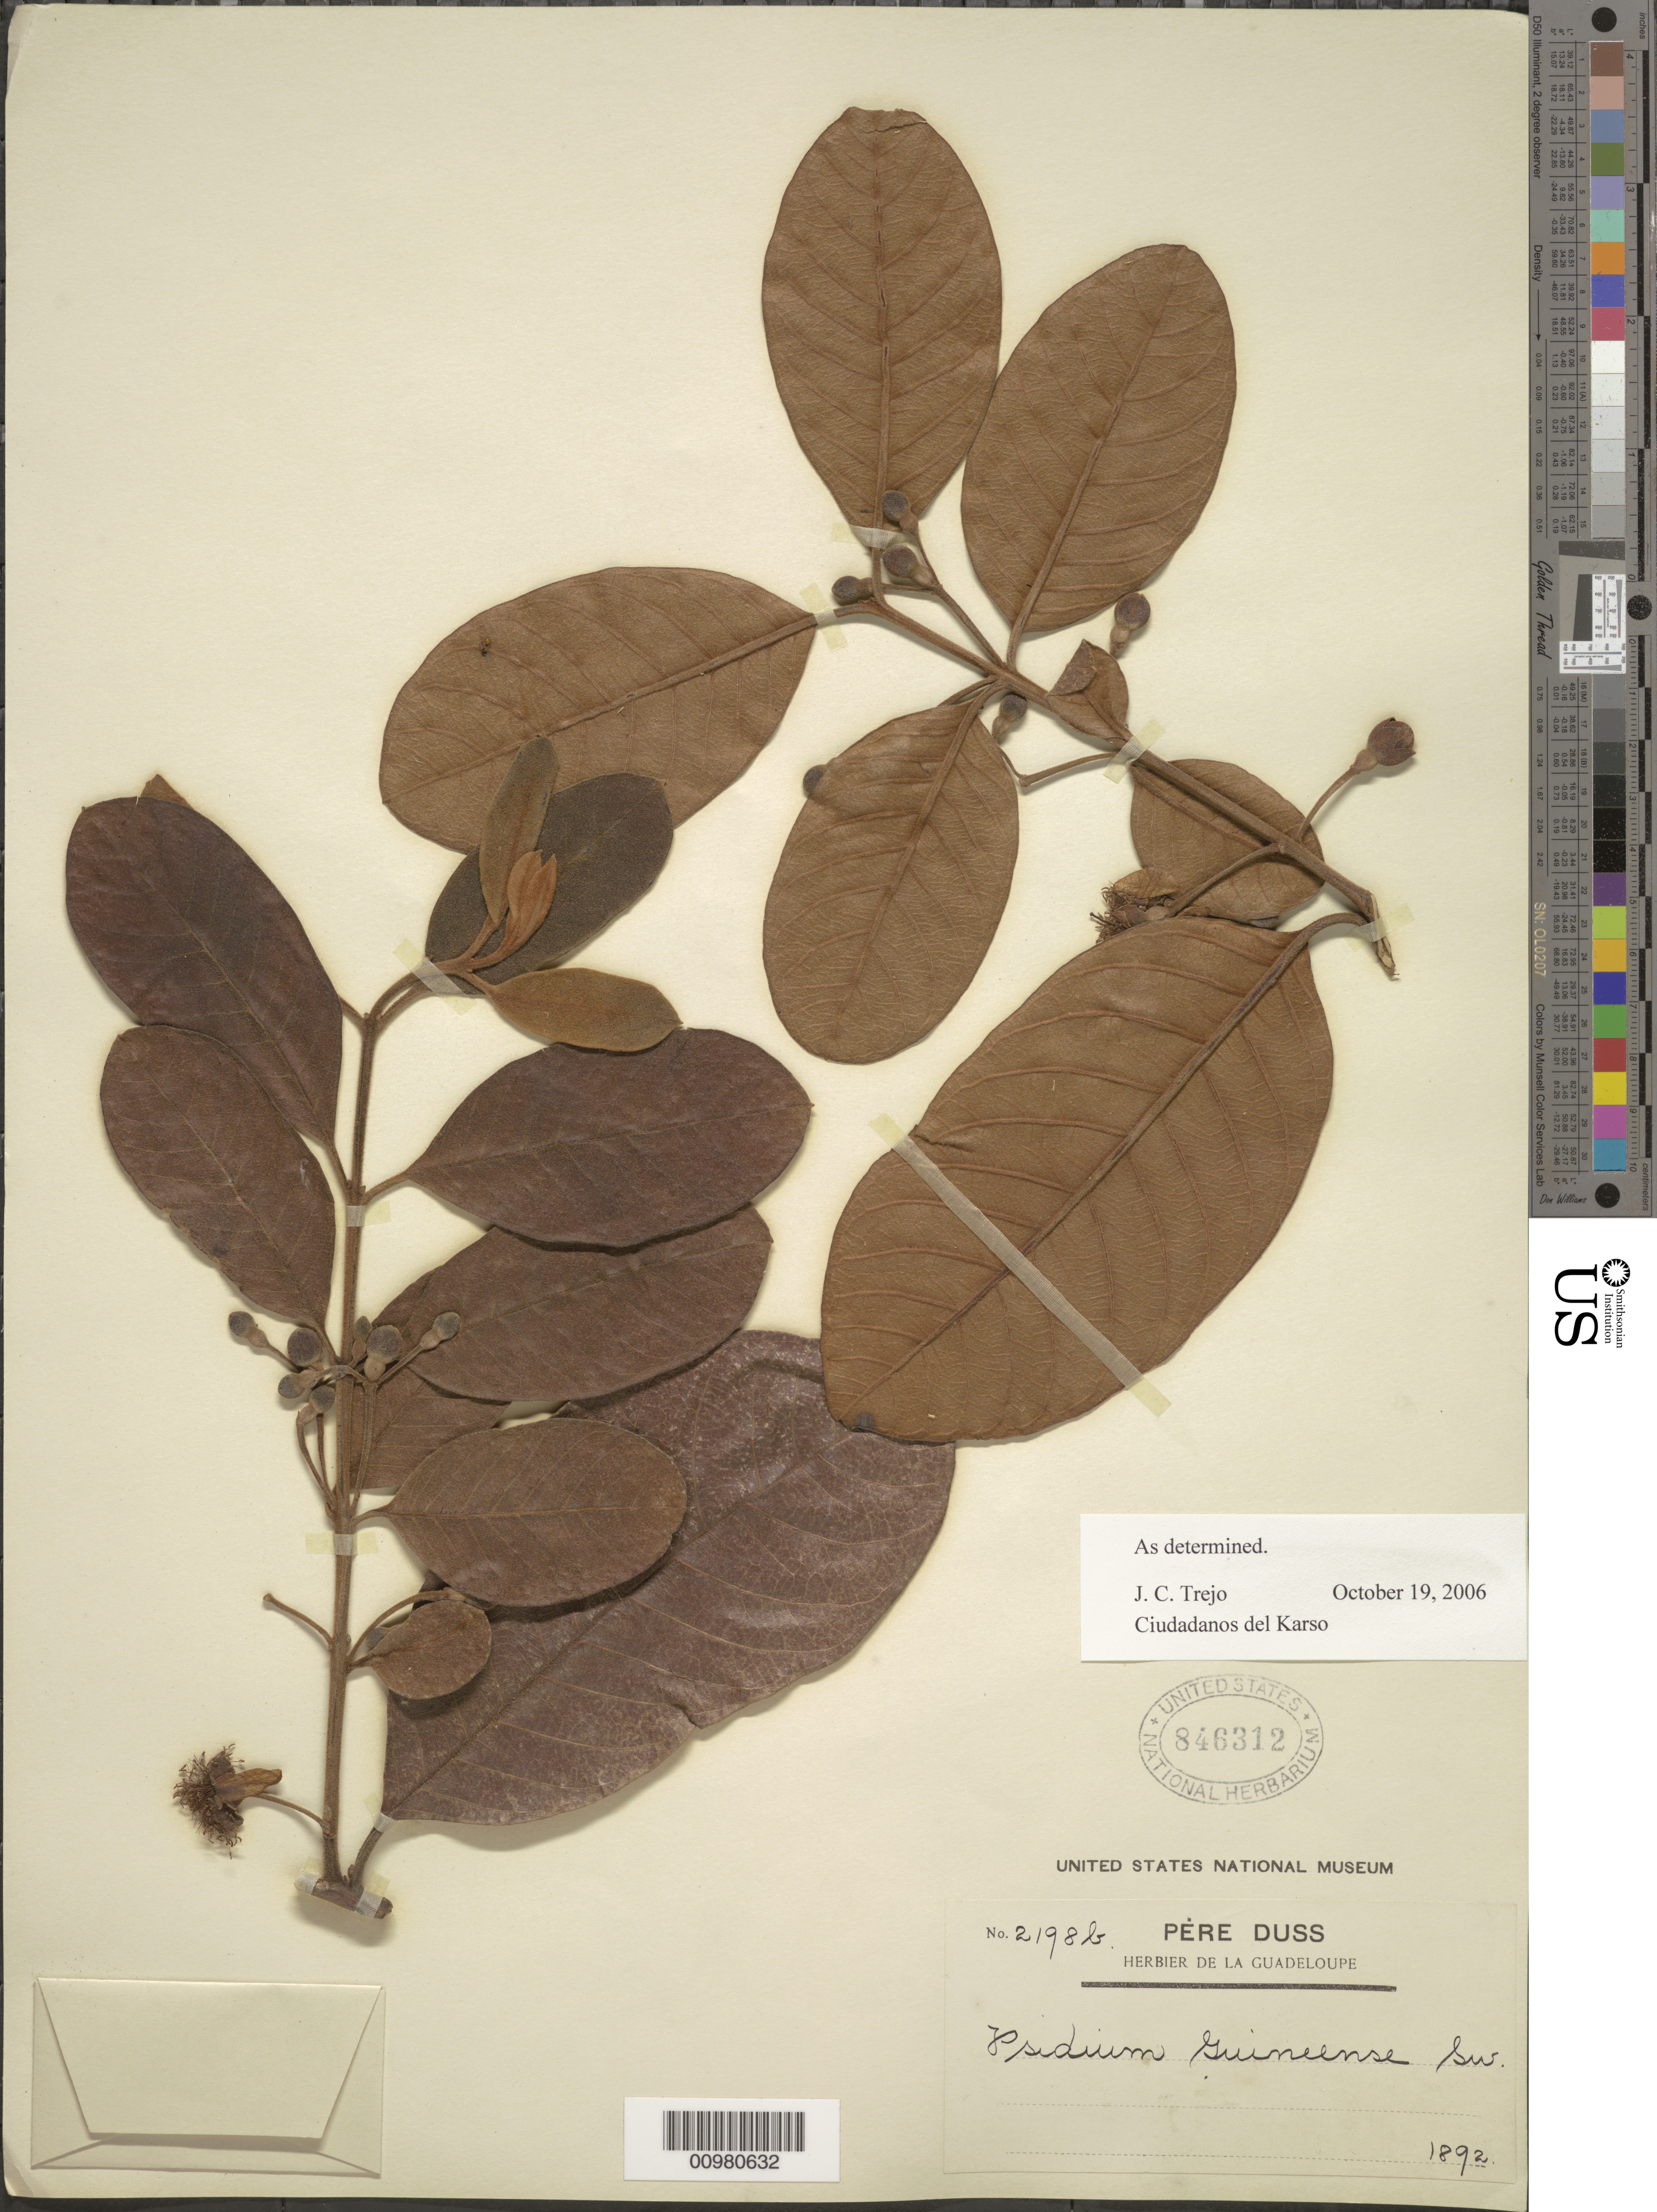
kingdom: Plantae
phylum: Tracheophyta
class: Magnoliopsida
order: Myrtales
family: Myrtaceae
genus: Psidium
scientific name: Psidium guineense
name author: Sw.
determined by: Trejo-Torres, J. C.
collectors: Père Duss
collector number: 2198b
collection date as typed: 1892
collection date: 1892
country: Guadeloupe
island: Basse Terre [Guadeloupe]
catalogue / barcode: US 846312